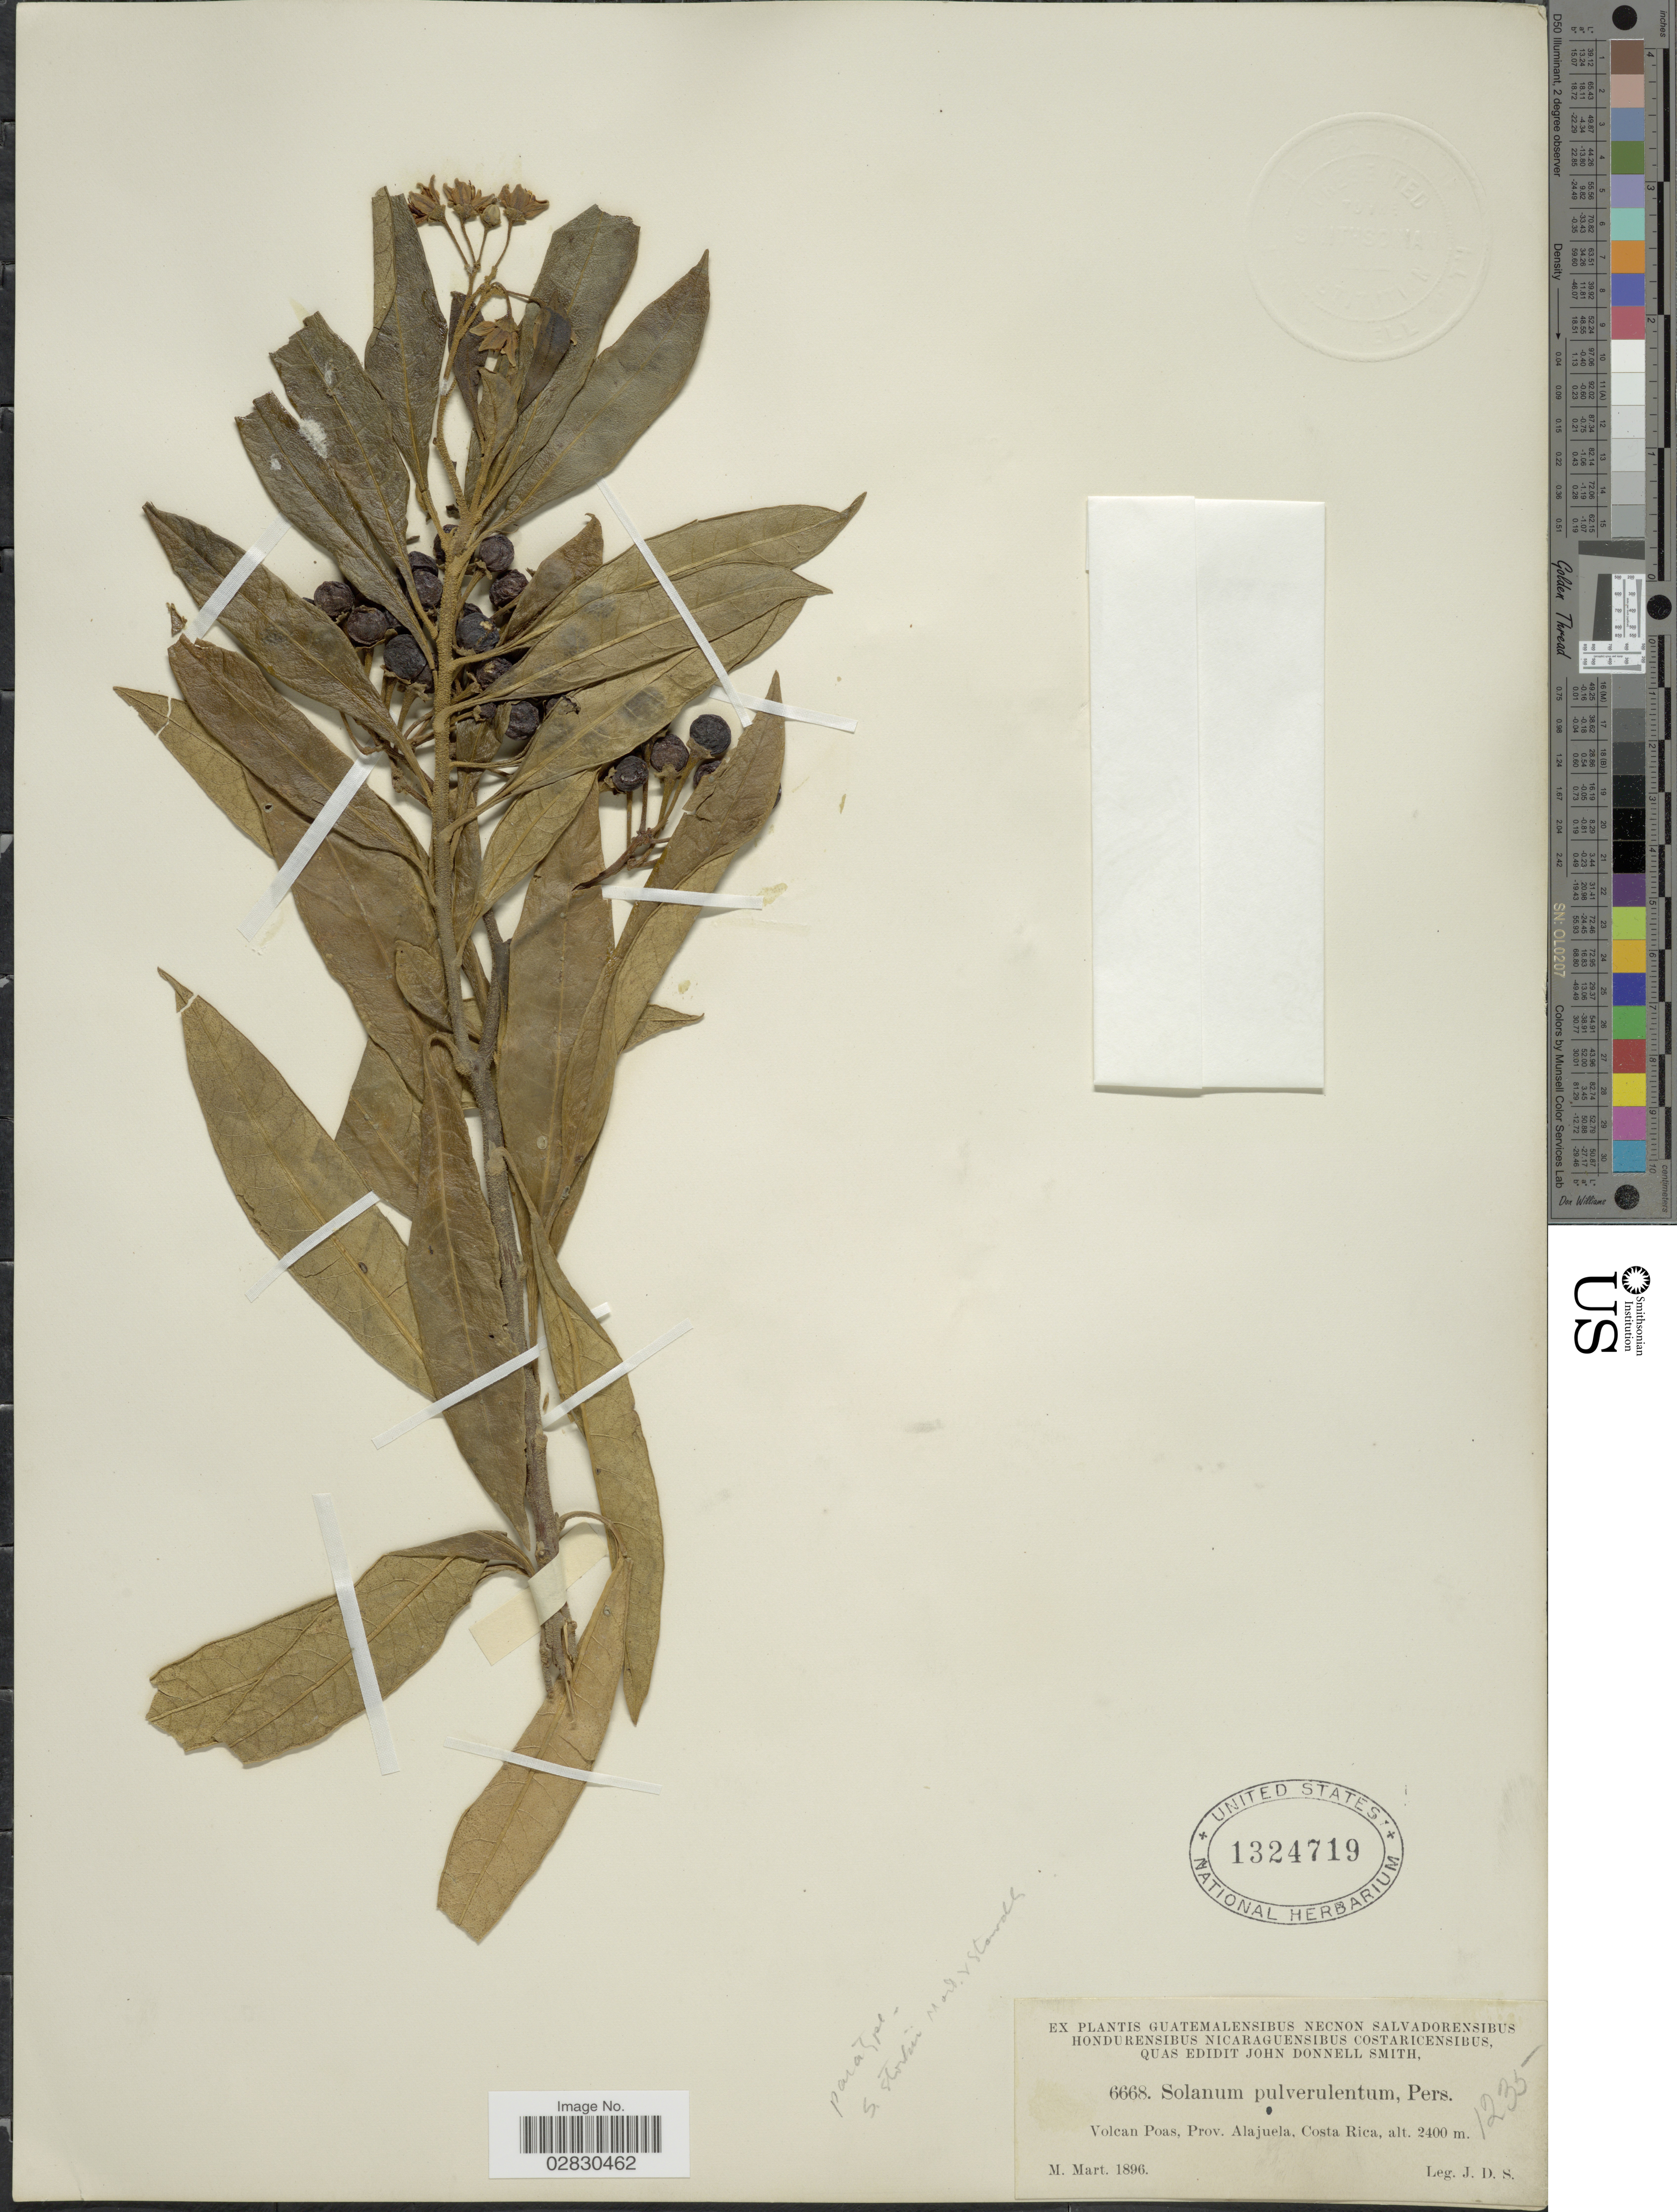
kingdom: Plantae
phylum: Tracheophyta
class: Magnoliopsida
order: Solanales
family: Solanaceae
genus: Solanum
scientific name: Solanum pulverulentum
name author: Pers.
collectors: J. Donnell Smith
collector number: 1235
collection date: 1896-03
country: Costa Rica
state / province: Alajuela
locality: Volcan Poas.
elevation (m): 2400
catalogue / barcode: US 1324719